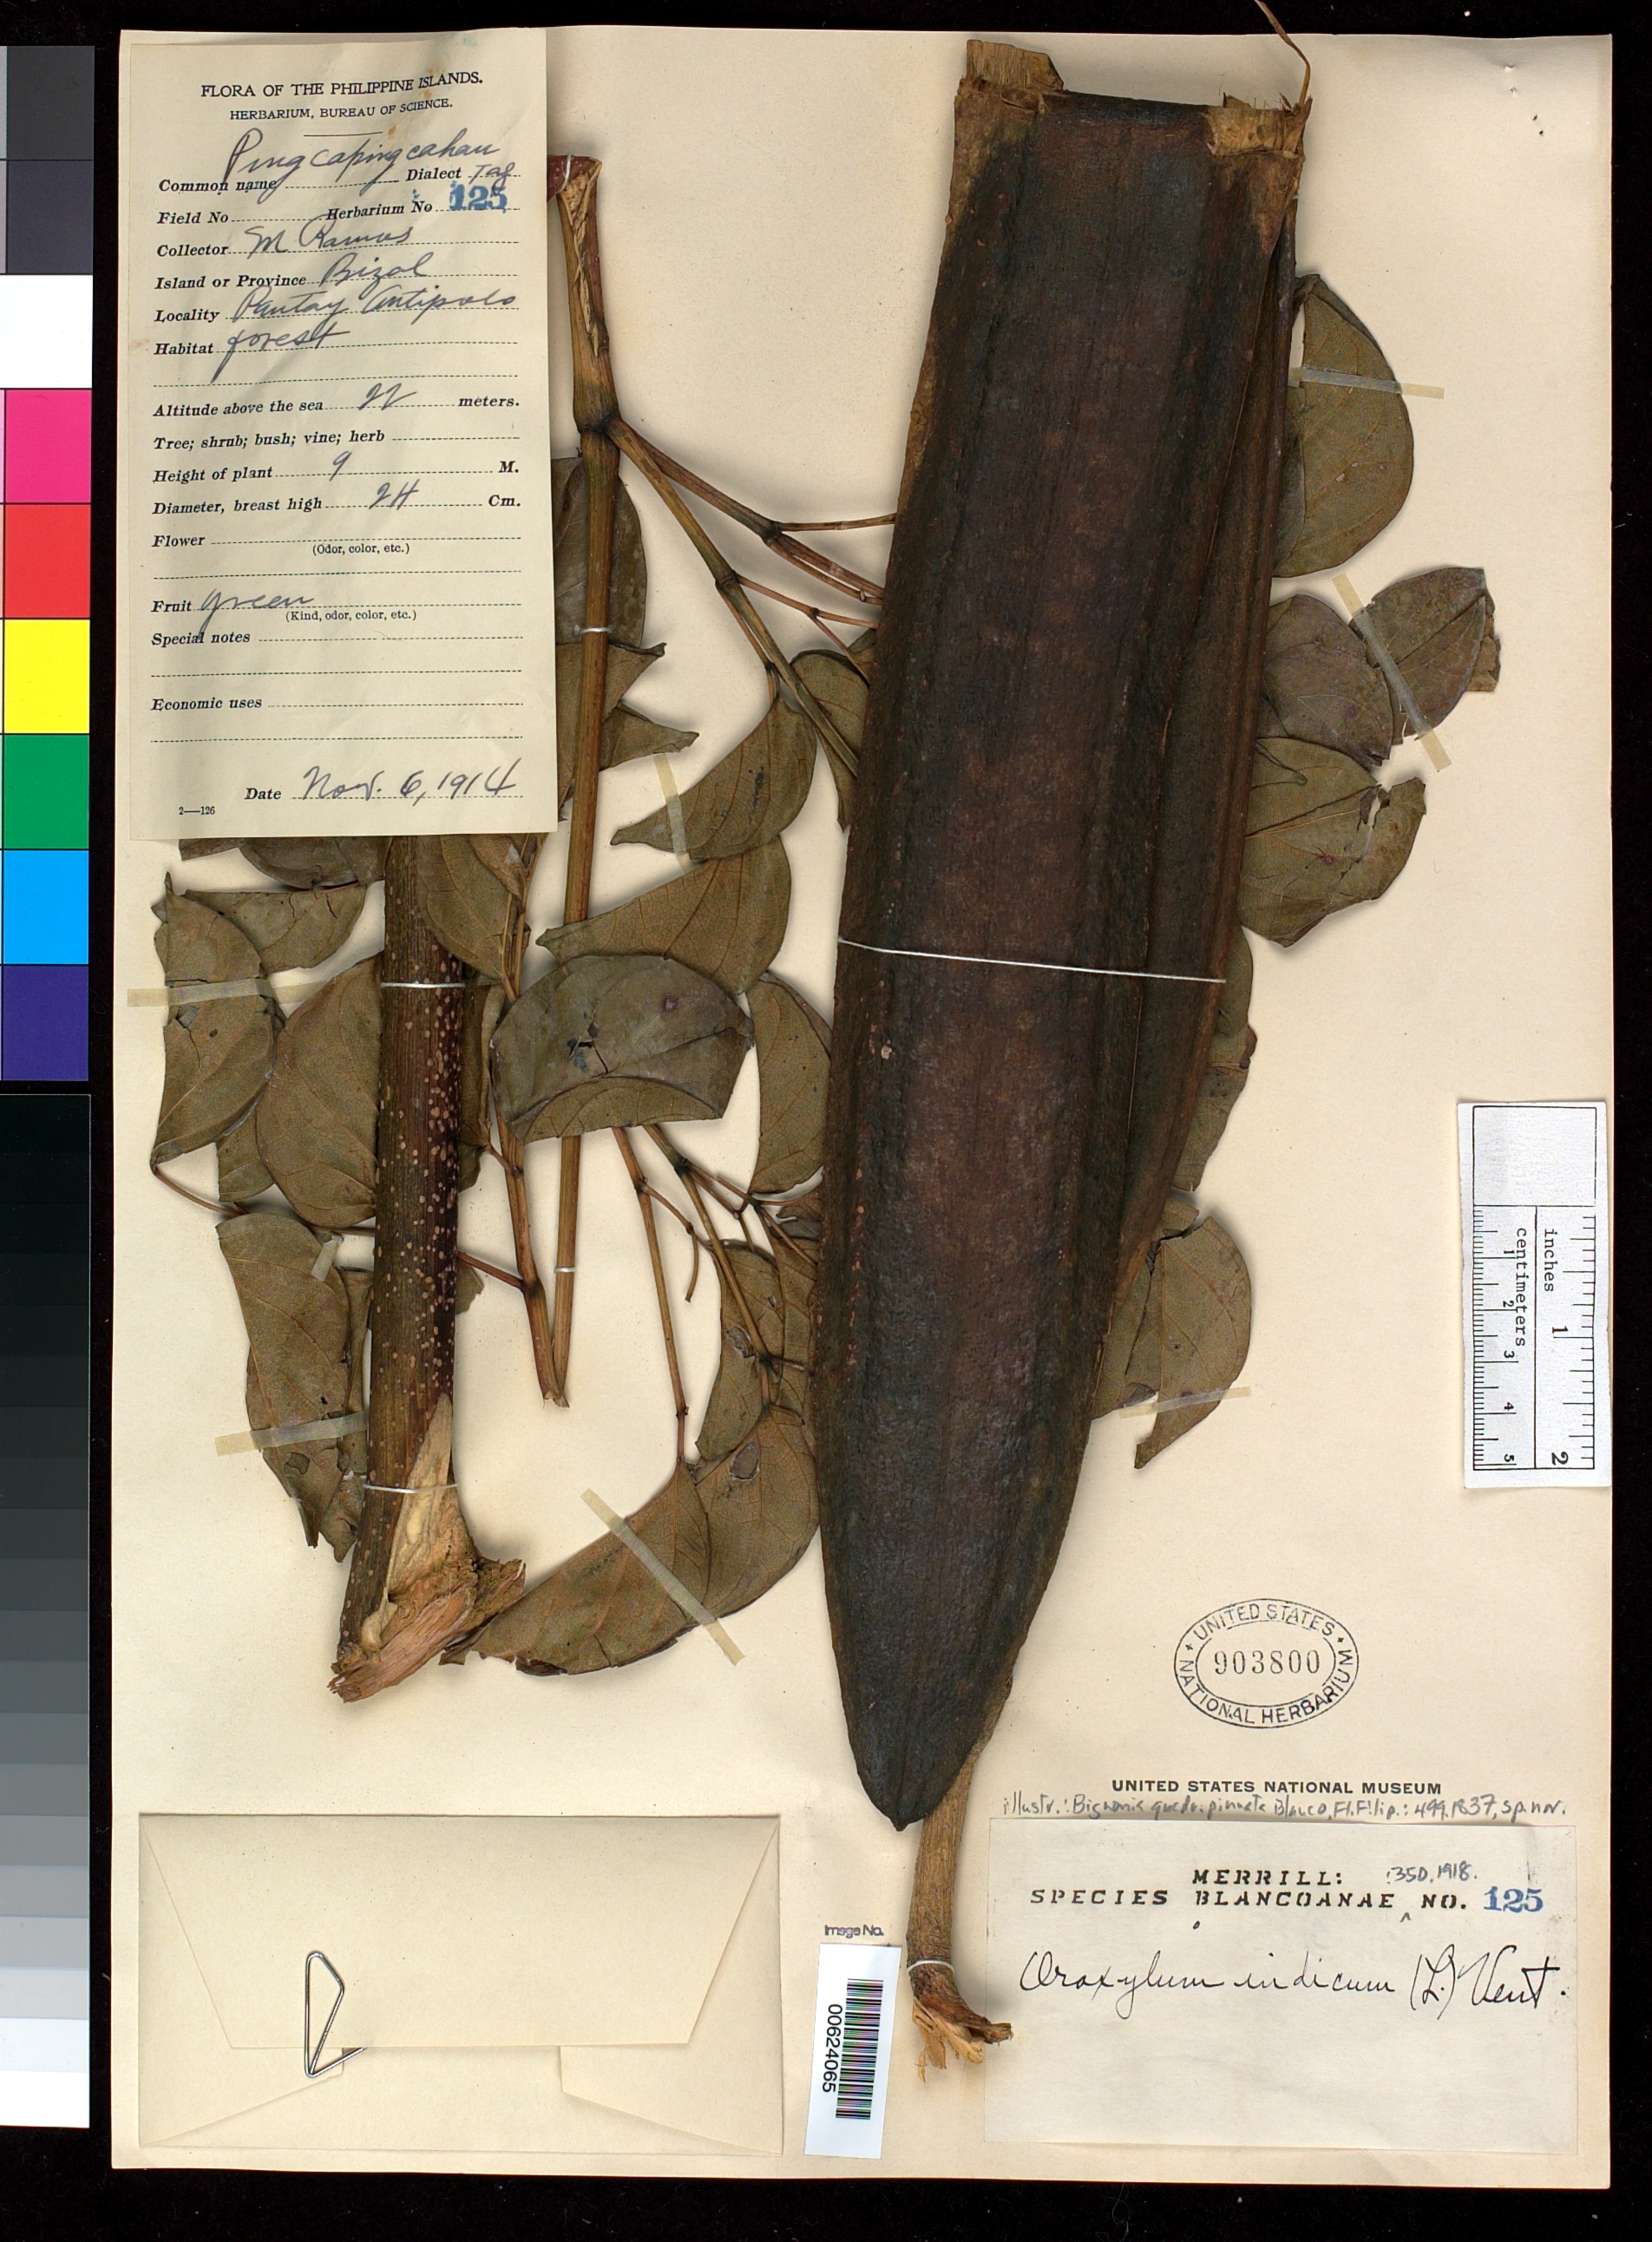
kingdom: Plantae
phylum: Tracheophyta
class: Magnoliopsida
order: Lamiales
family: Bignoniaceae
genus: Bignonia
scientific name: Bignonia quadripinnata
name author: Blanco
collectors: M. Ramos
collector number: Sp. Blancoan. 0125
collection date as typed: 06 Nov 1914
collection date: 1914-11-06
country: Philippines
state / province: Calabarzon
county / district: Rizal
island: Luzon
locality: Pantay antipolo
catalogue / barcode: US 903800